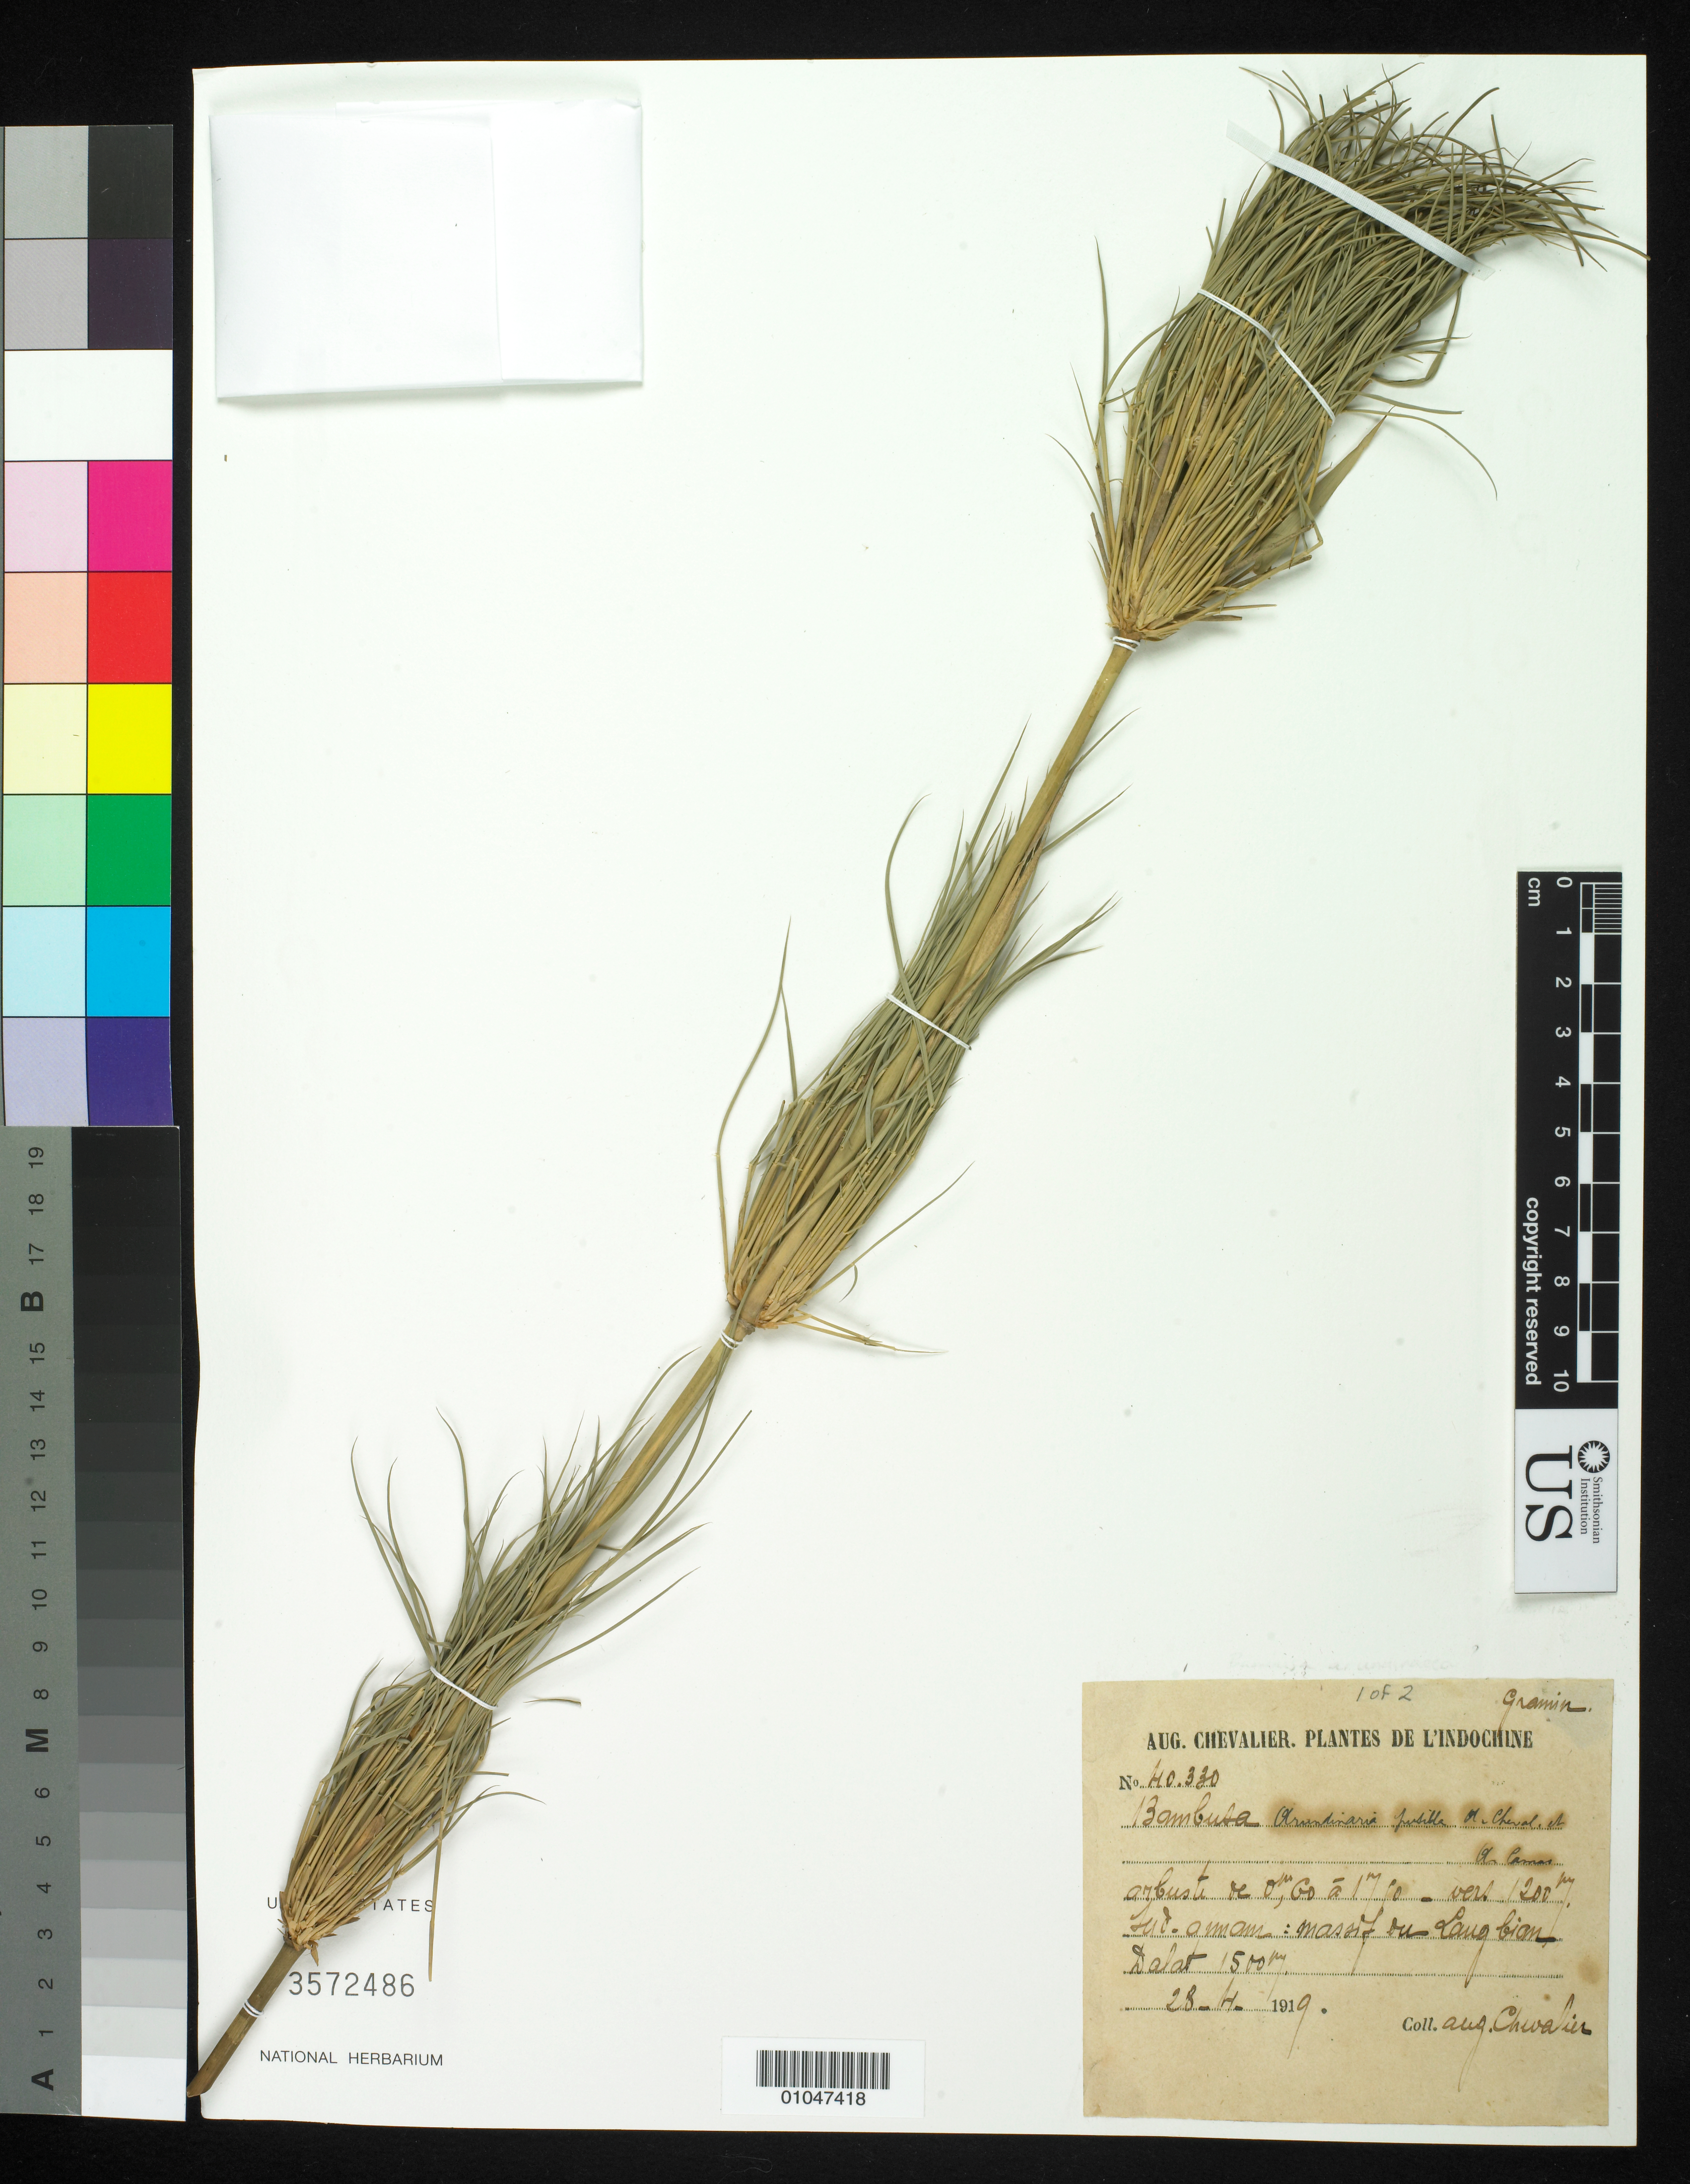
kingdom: Plantae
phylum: Tracheophyta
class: Liliopsida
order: Poales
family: Poaceae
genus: Bambusa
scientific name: Bambusa bambos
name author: (L.) Voss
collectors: A. J. Chevalier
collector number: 330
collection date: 1919-04-28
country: Vietnam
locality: Indochine. Ind. Annam: massif du Lang Bian Dalat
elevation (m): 1200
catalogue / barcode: US 3572486